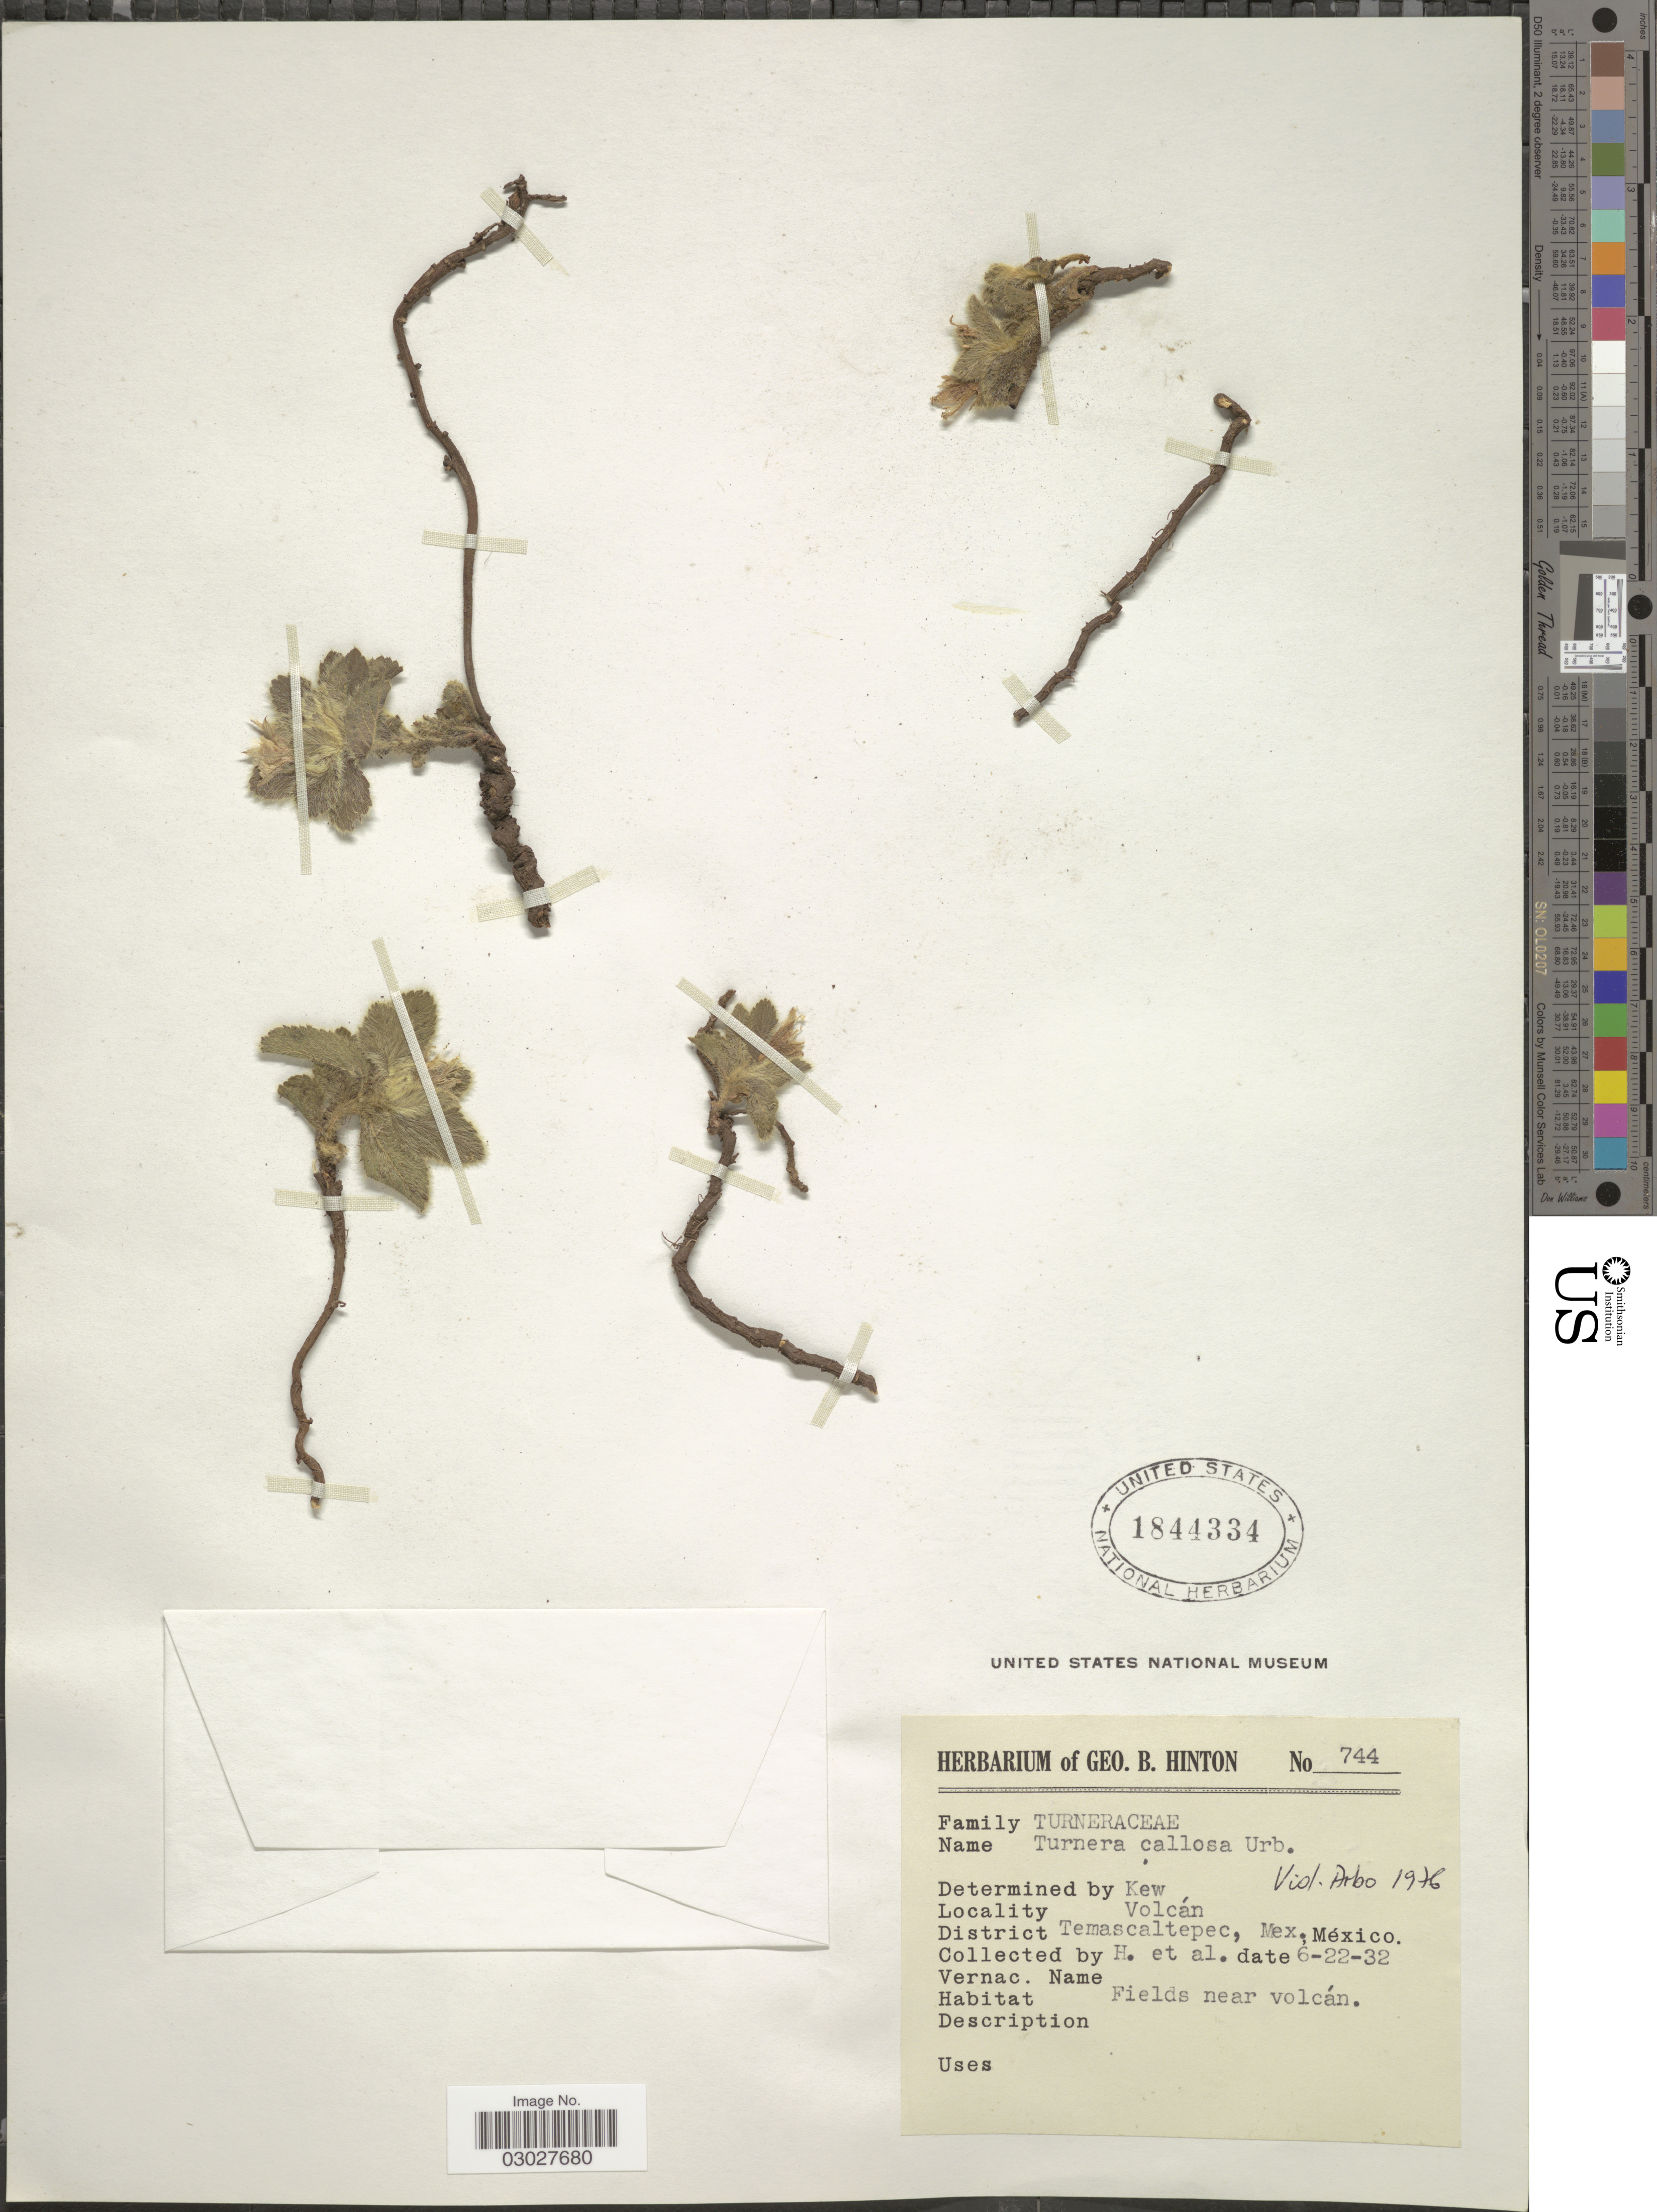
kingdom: Plantae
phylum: Tracheophyta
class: Magnoliopsida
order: Malpighiales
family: Turneraceae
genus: Turnera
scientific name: Turnera callosa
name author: Urb.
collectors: G. B. Hinton & et al.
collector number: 744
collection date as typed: Transcribed d/m/y: 22/6/32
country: Mexico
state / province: México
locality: Volcán. District Temascaltepec.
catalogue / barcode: US 1844334